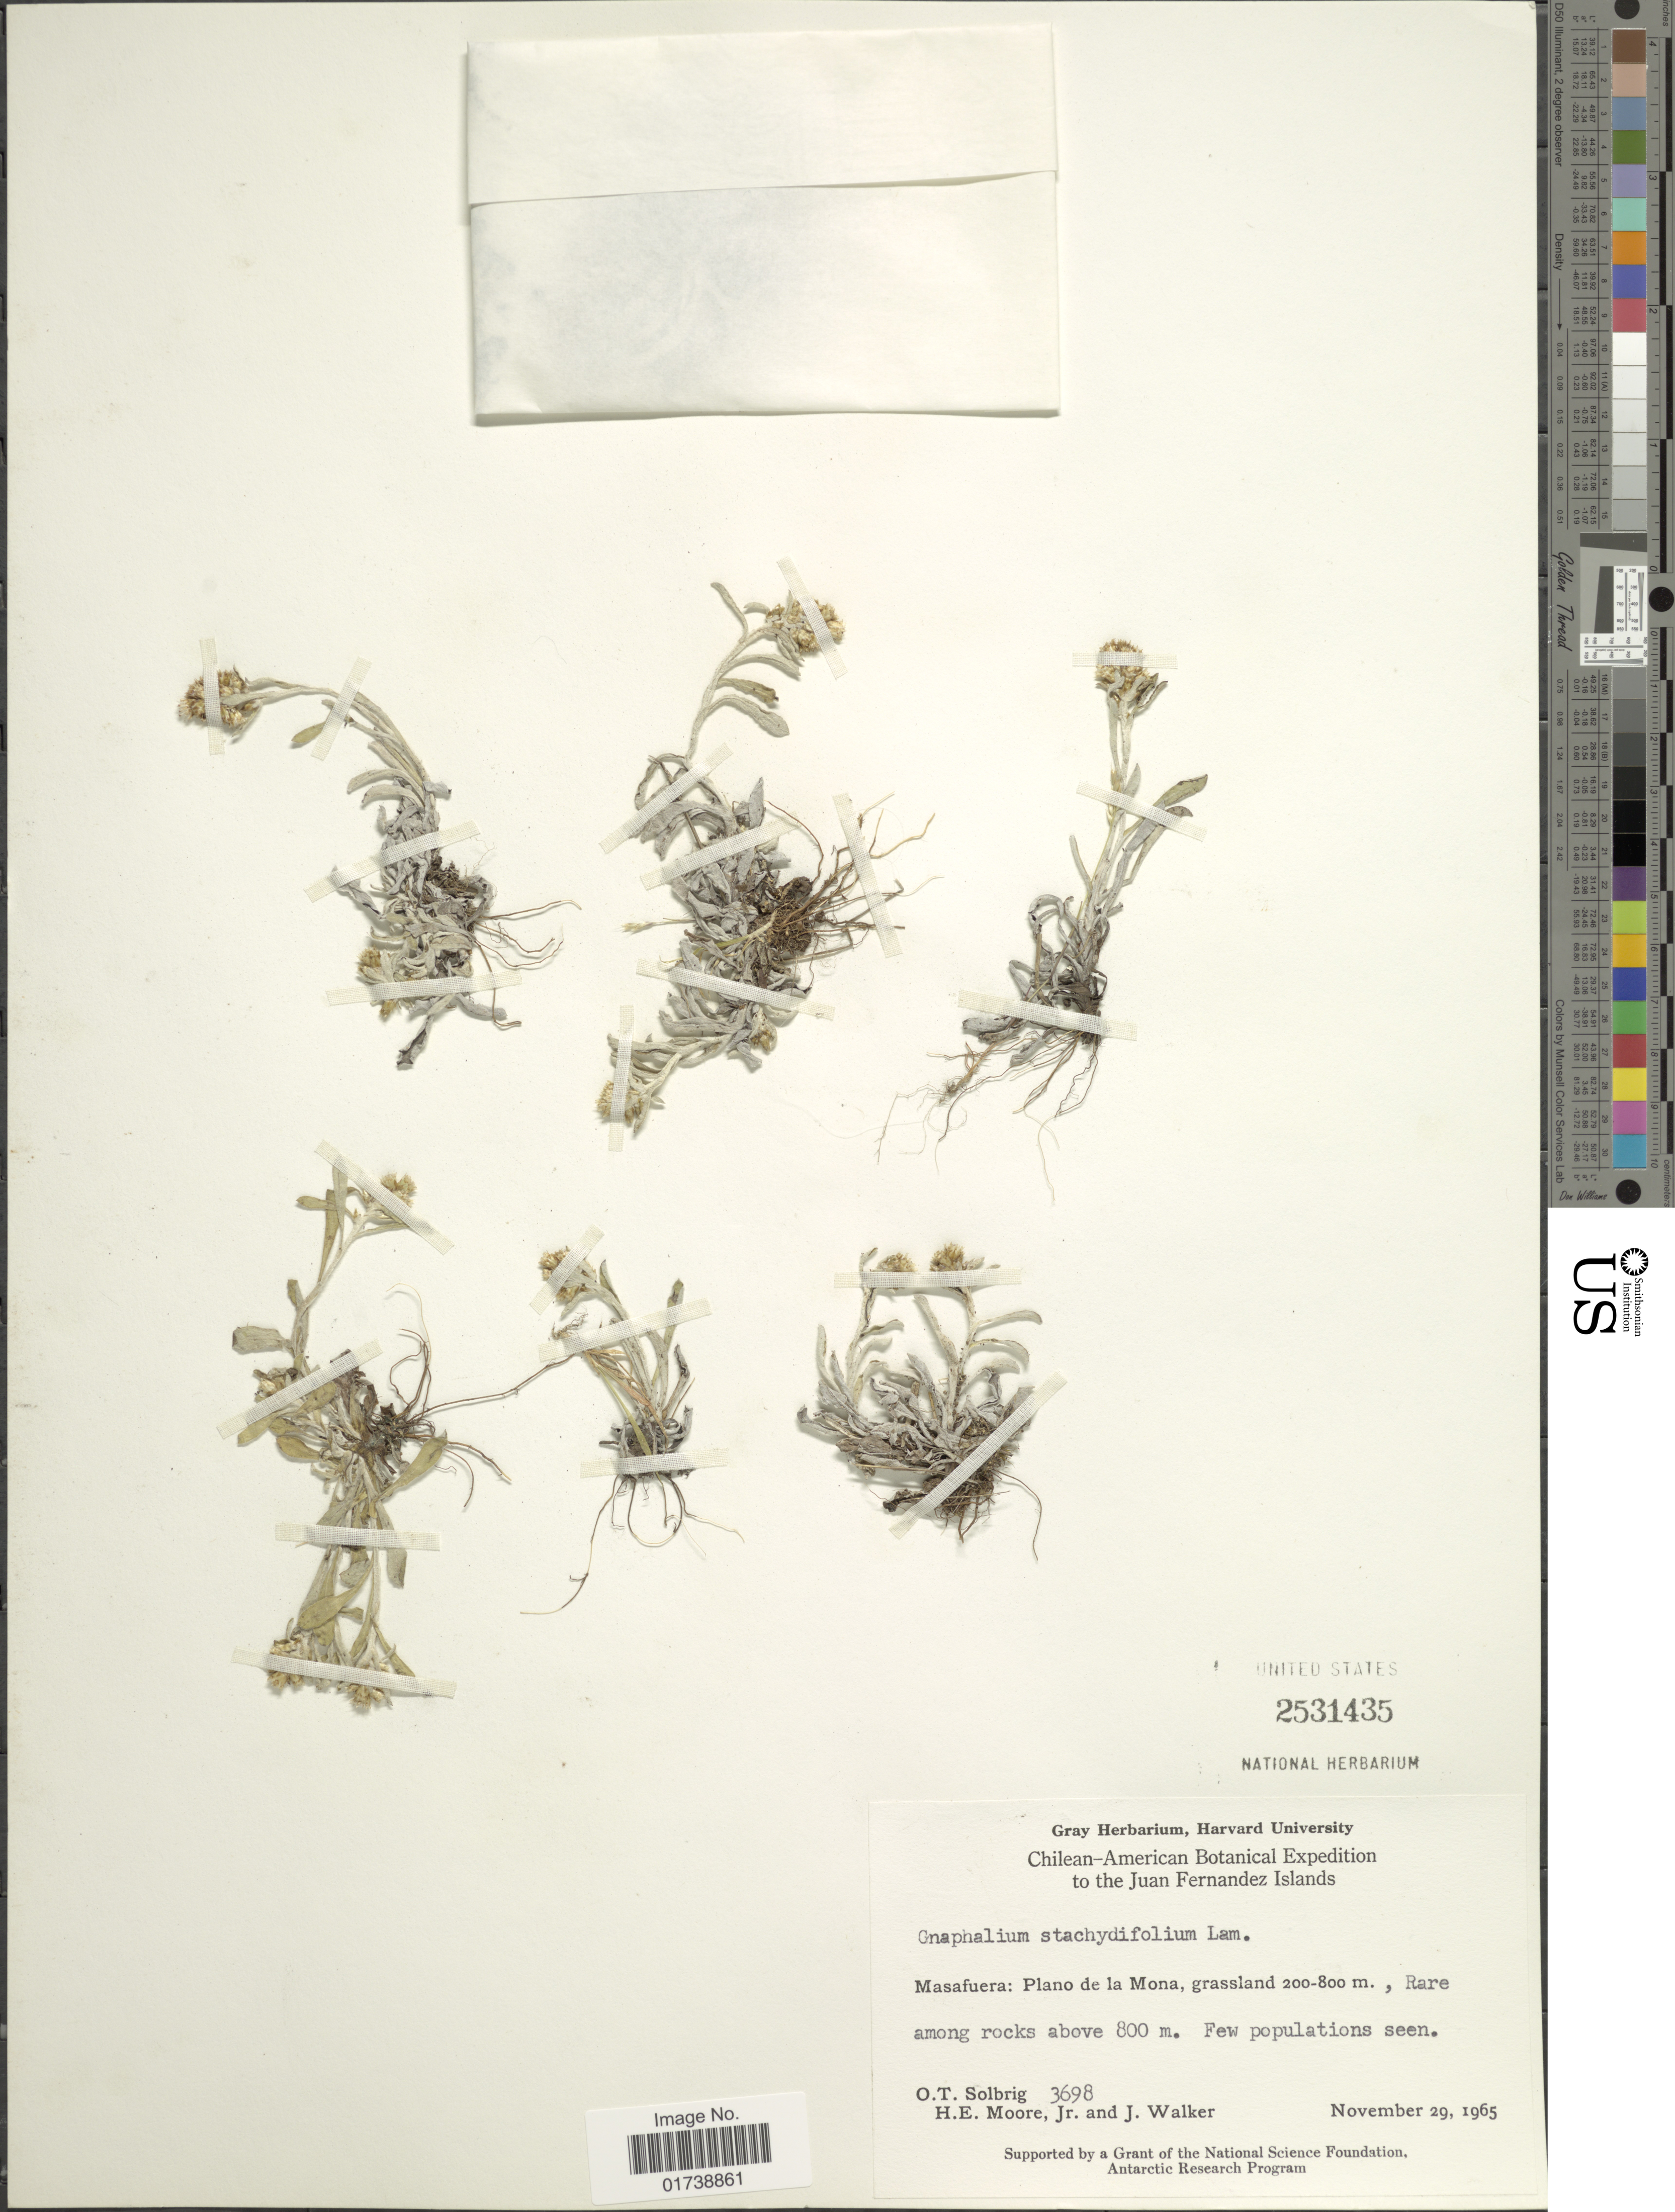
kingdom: Plantae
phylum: Tracheophyta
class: Magnoliopsida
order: Asterales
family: Asteraceae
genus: Gamochaeta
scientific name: Gamochaeta stachydifolia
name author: (Lam.) Cabrera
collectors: O. T. Solbrig, H. Moore & J. Walker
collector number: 3698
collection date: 1965-11-29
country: Chile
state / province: Valparaíso (V)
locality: Juan Fernandez Islands, Masafuera: Plano de la Mona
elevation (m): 800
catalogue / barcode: US 2531435